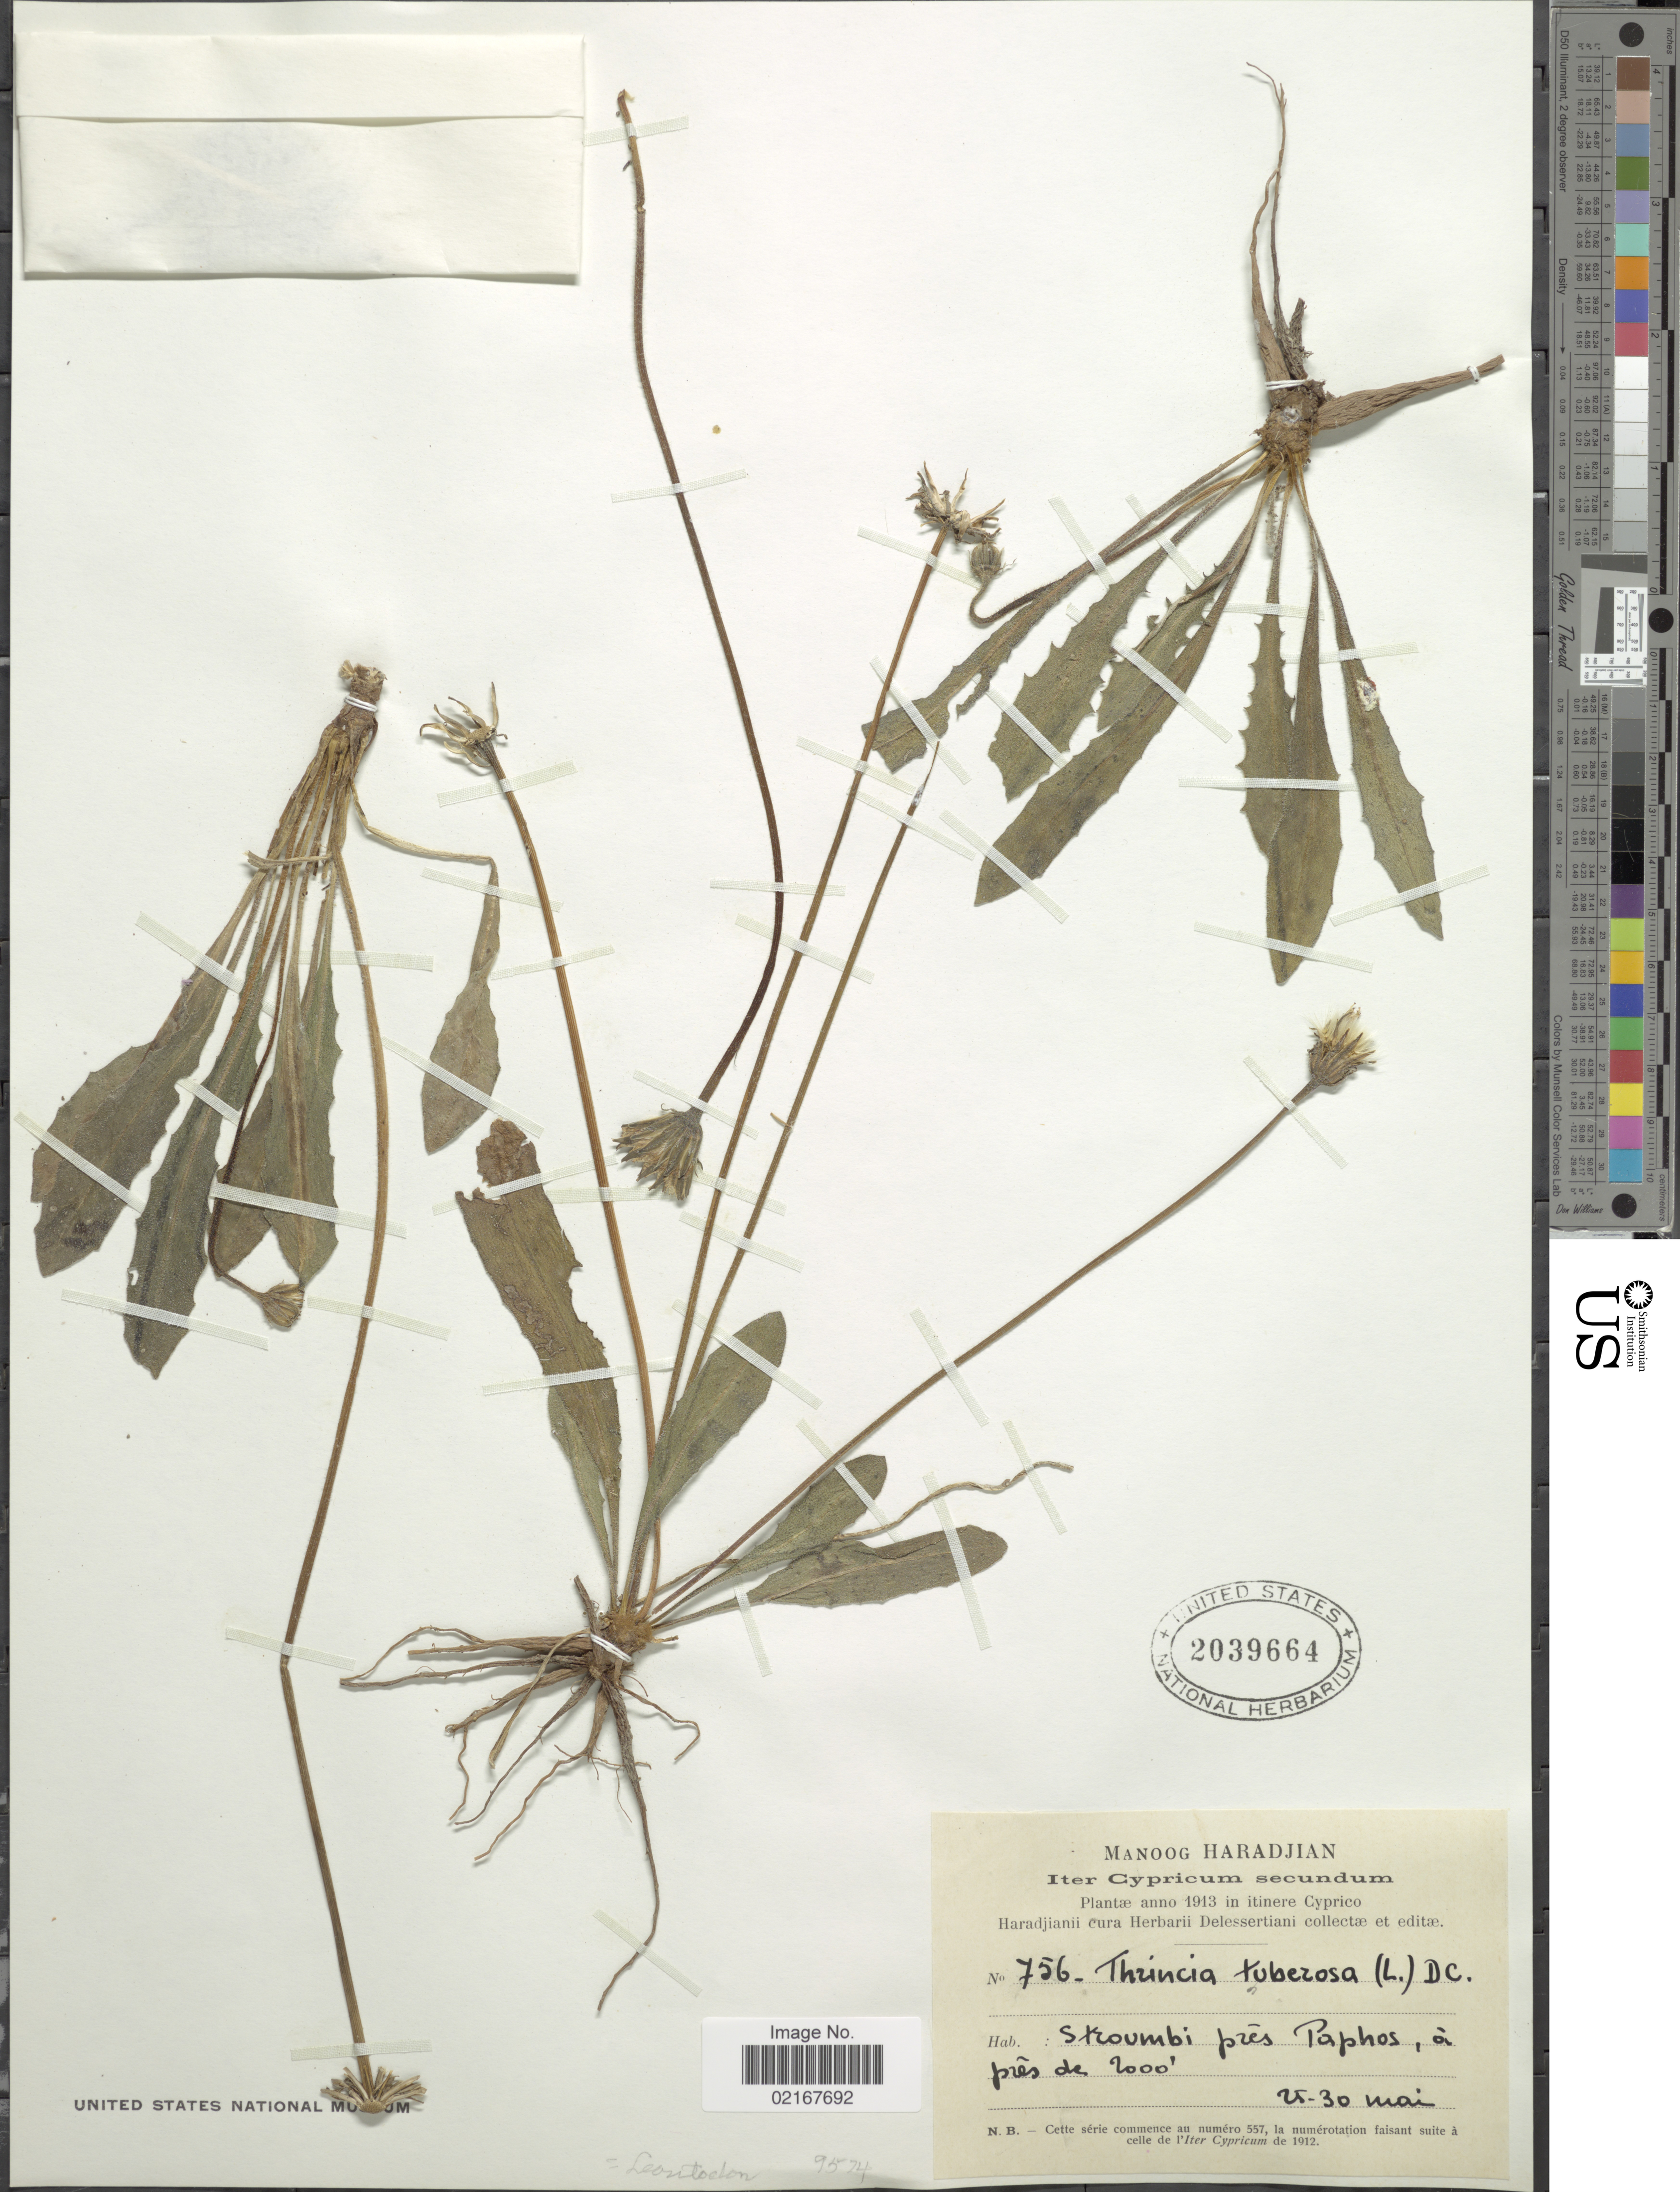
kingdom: Plantae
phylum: Tracheophyta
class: Magnoliopsida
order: Asterales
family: Asteraceae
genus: Leontodon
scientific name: Leontodon tuberosus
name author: L.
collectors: M. Haradjian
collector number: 756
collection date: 1913-05-25/1913-05-30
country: Cyprus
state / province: Páfos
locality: Stroumbi pres Paphos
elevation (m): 610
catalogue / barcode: US 2039664